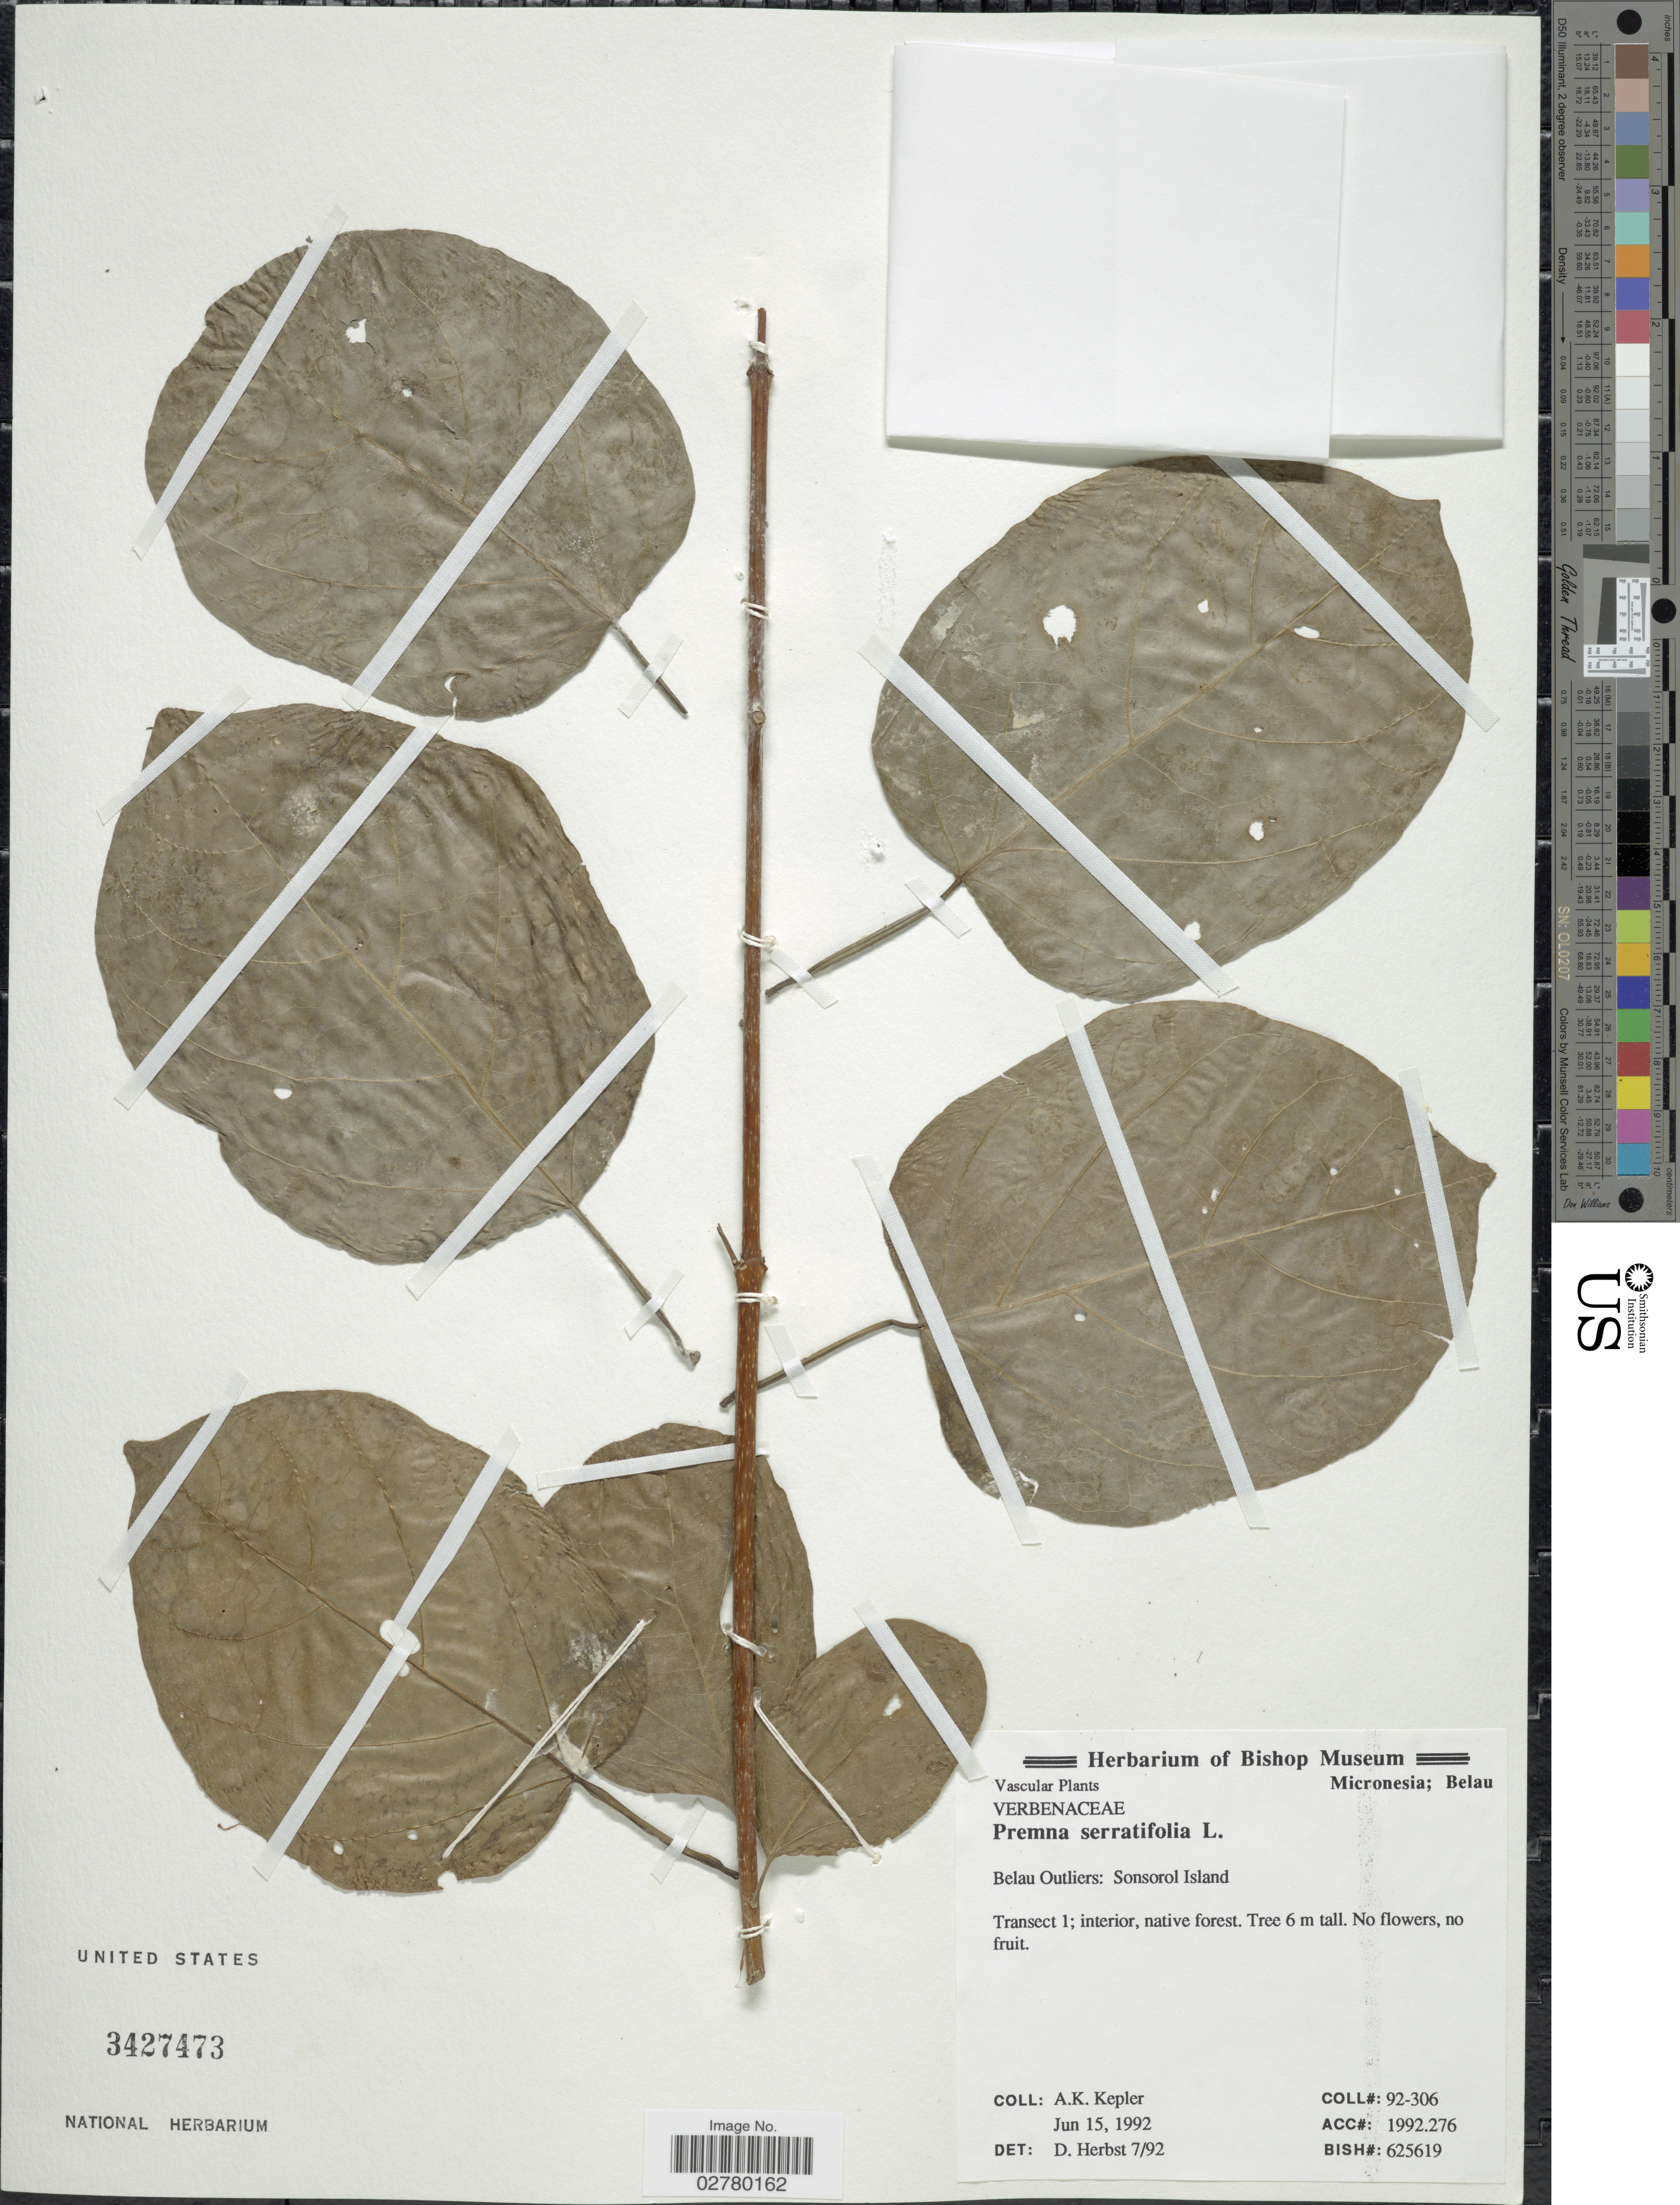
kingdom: Plantae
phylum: Tracheophyta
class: Magnoliopsida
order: Lamiales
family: Lamiaceae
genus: Premna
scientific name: Premna serratifolia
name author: L.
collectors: A. K. Kepler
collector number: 92-306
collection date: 1992-06-15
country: Palau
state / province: Belau Outliers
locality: Sonsorol Island.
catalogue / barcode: US 3427473